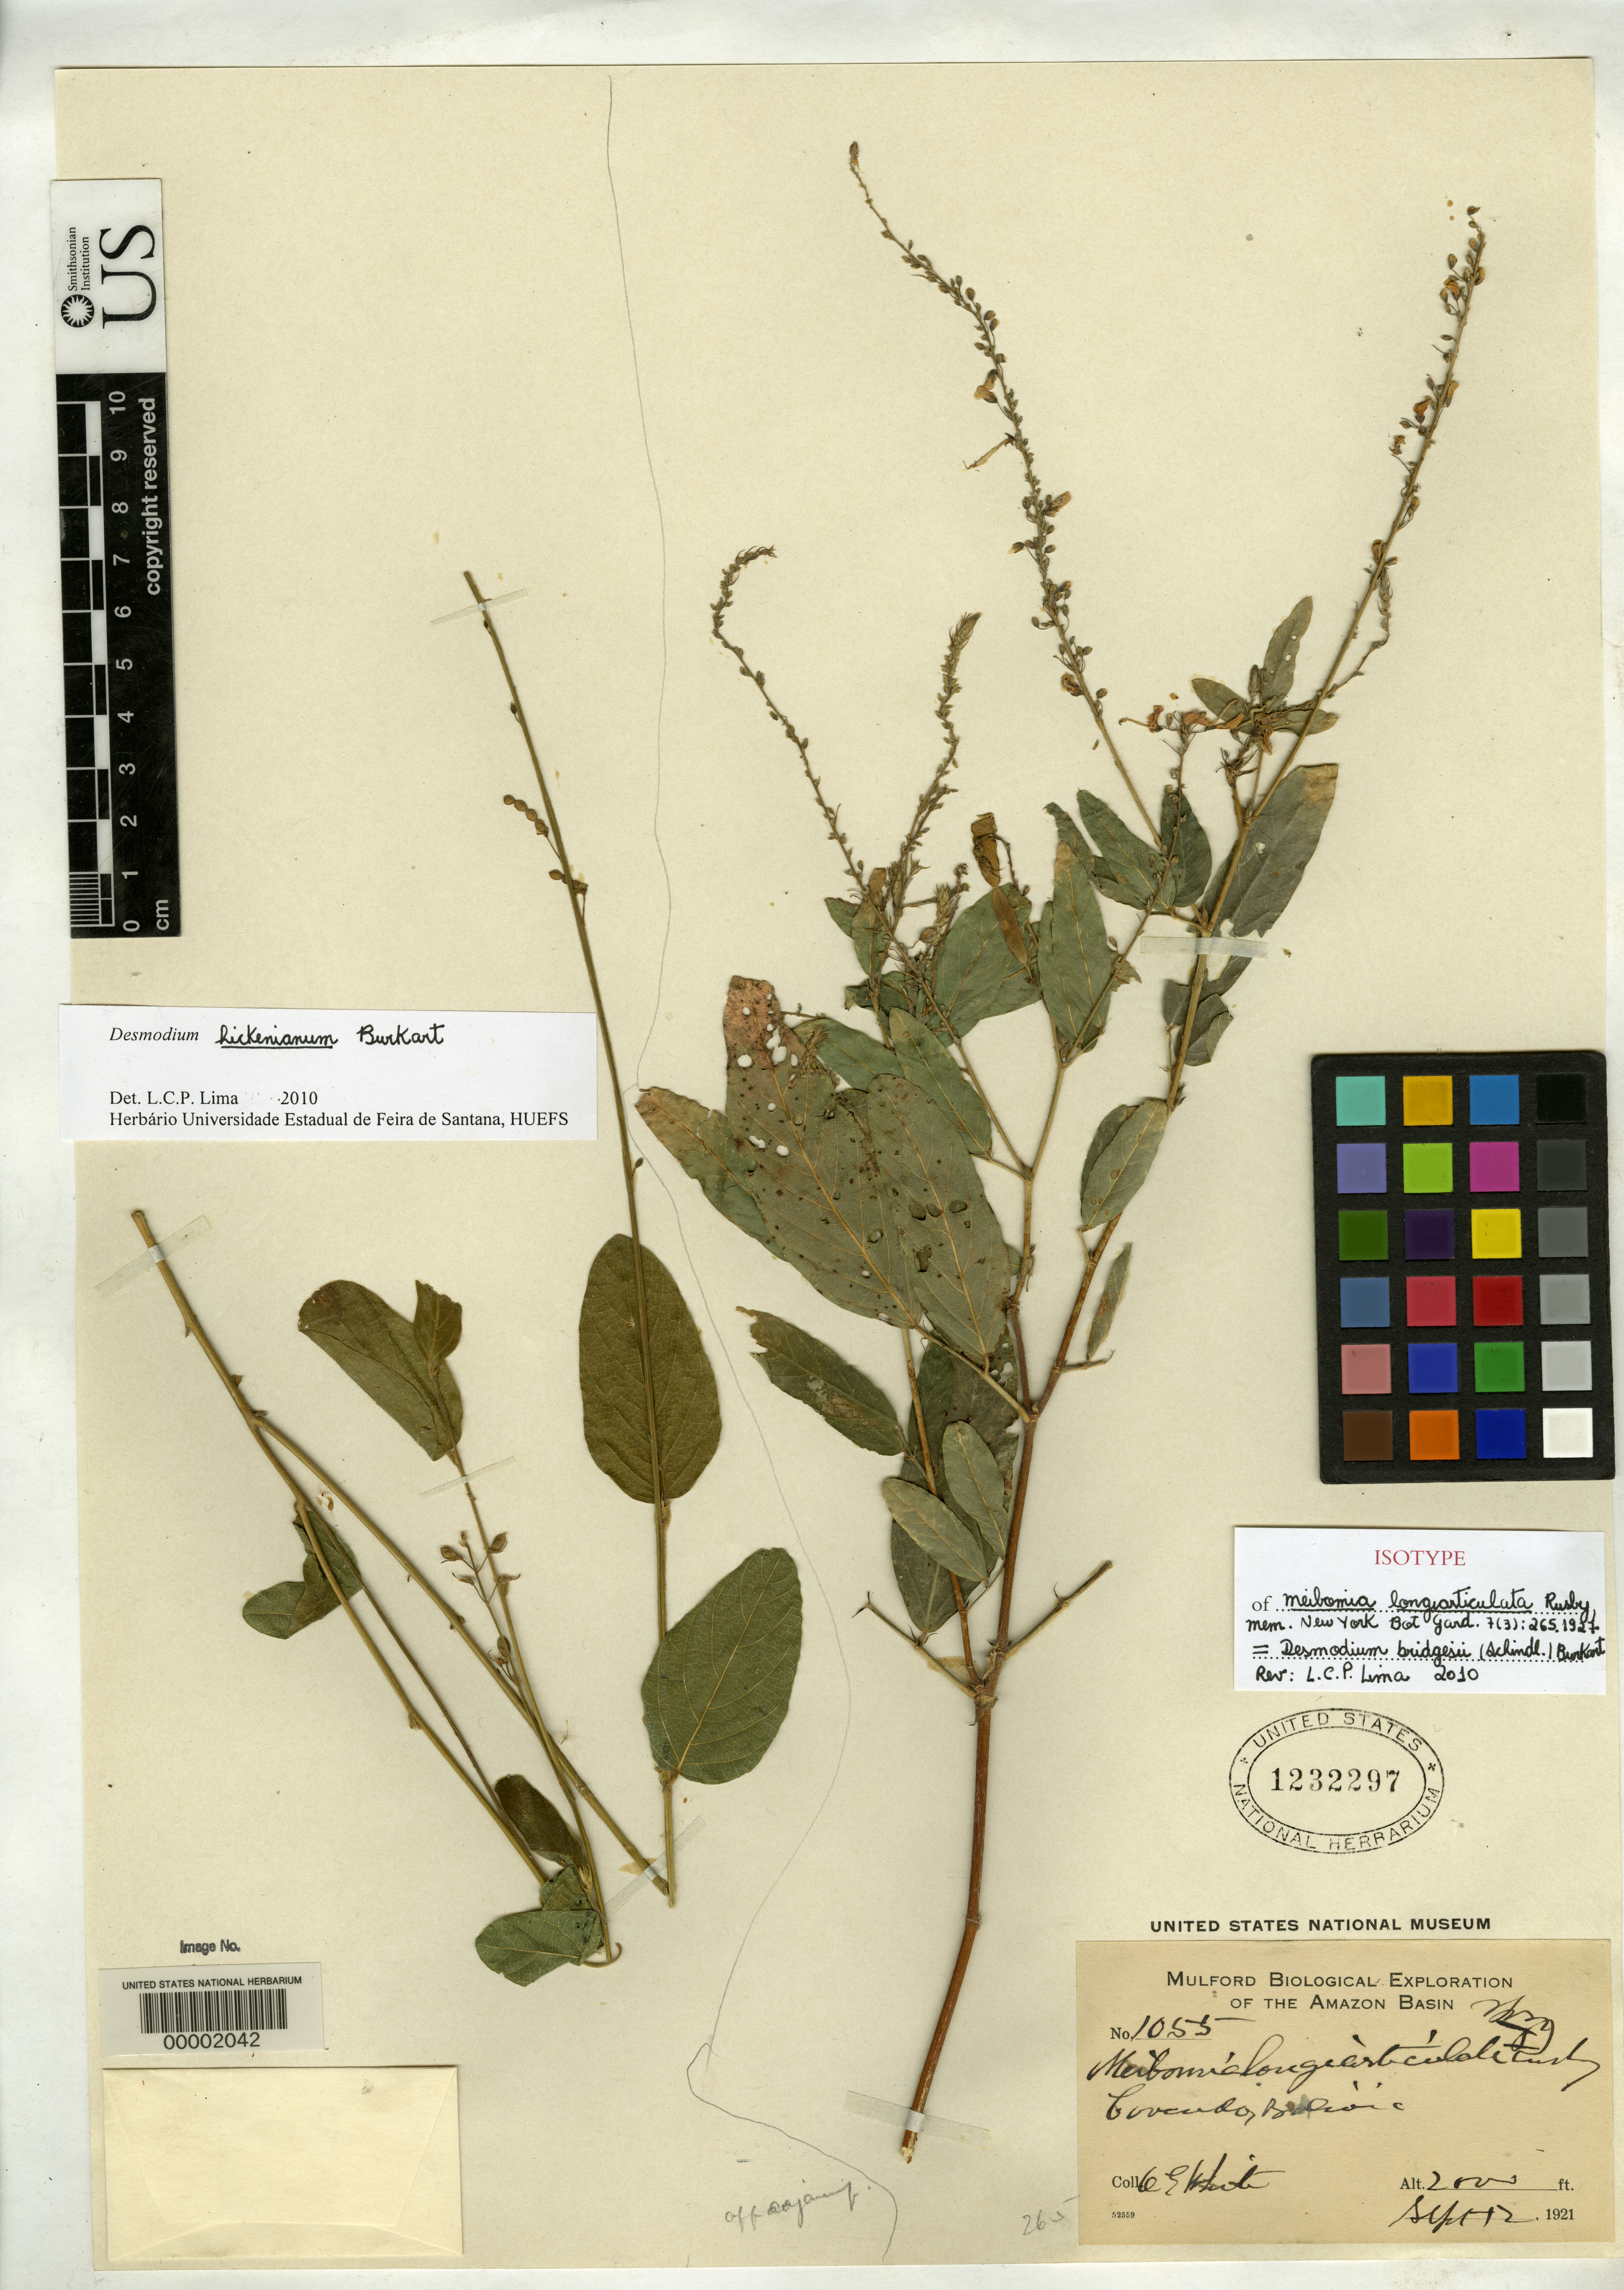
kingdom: Plantae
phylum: Tracheophyta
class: Magnoliopsida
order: Fabales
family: Fabaceae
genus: Meibomia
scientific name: Meibomia longiarticulata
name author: Rusby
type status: Isotype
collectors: O. E. White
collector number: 1055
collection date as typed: Sept 12, 1921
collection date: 1921-09-12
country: Bolivia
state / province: La Paz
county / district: Sud Yungas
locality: Covendo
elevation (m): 610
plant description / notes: Apparently mounted/mixed with non-type material (on left side of sheet) annotated by L.C.P. Lima (2010) as Desmodium hickenianum Burkart.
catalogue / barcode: US 1232297